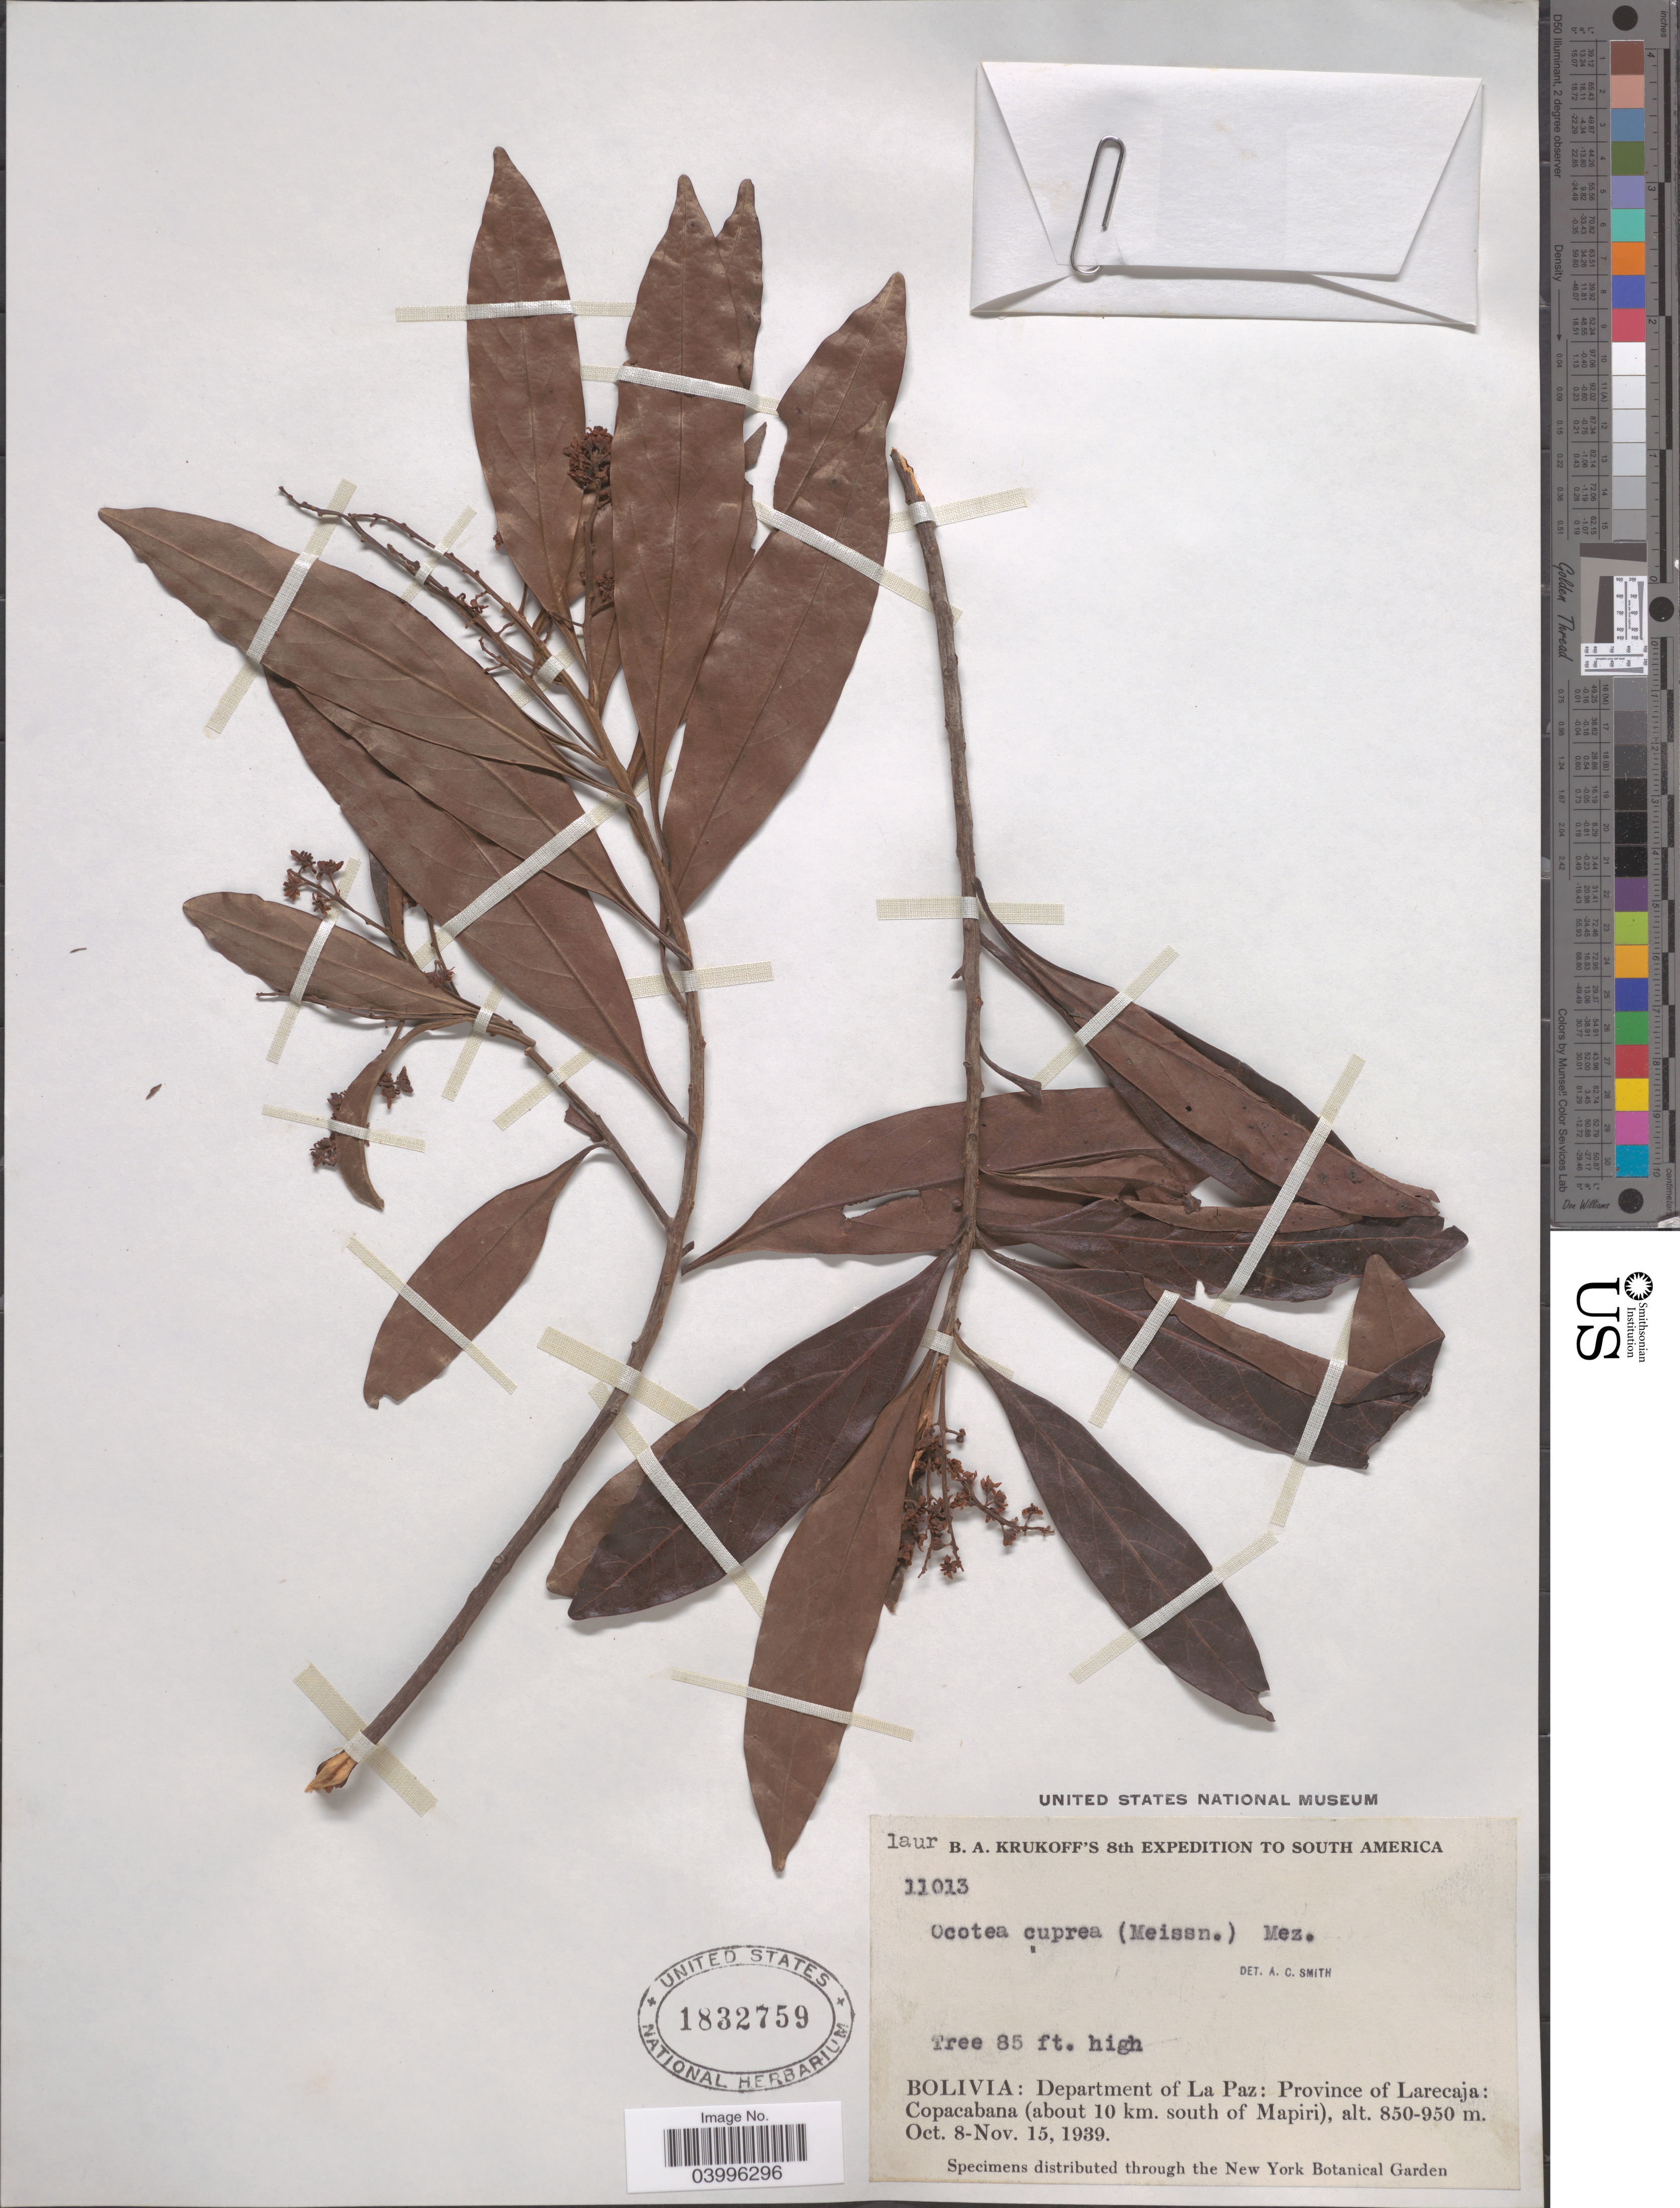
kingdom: Plantae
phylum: Tracheophyta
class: Magnoliopsida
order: Laurales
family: Lauraceae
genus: Ocotea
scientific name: Ocotea cuprea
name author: (Meisn.) Mez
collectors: B. A. Krukoff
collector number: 11013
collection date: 1939-10-08/1939-11-15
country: Bolivia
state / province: La Paz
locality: Department of La Paz: Province of Larecaja: Copacabana (about 10 km. south of Mapiri).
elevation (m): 850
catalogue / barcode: US 1832759